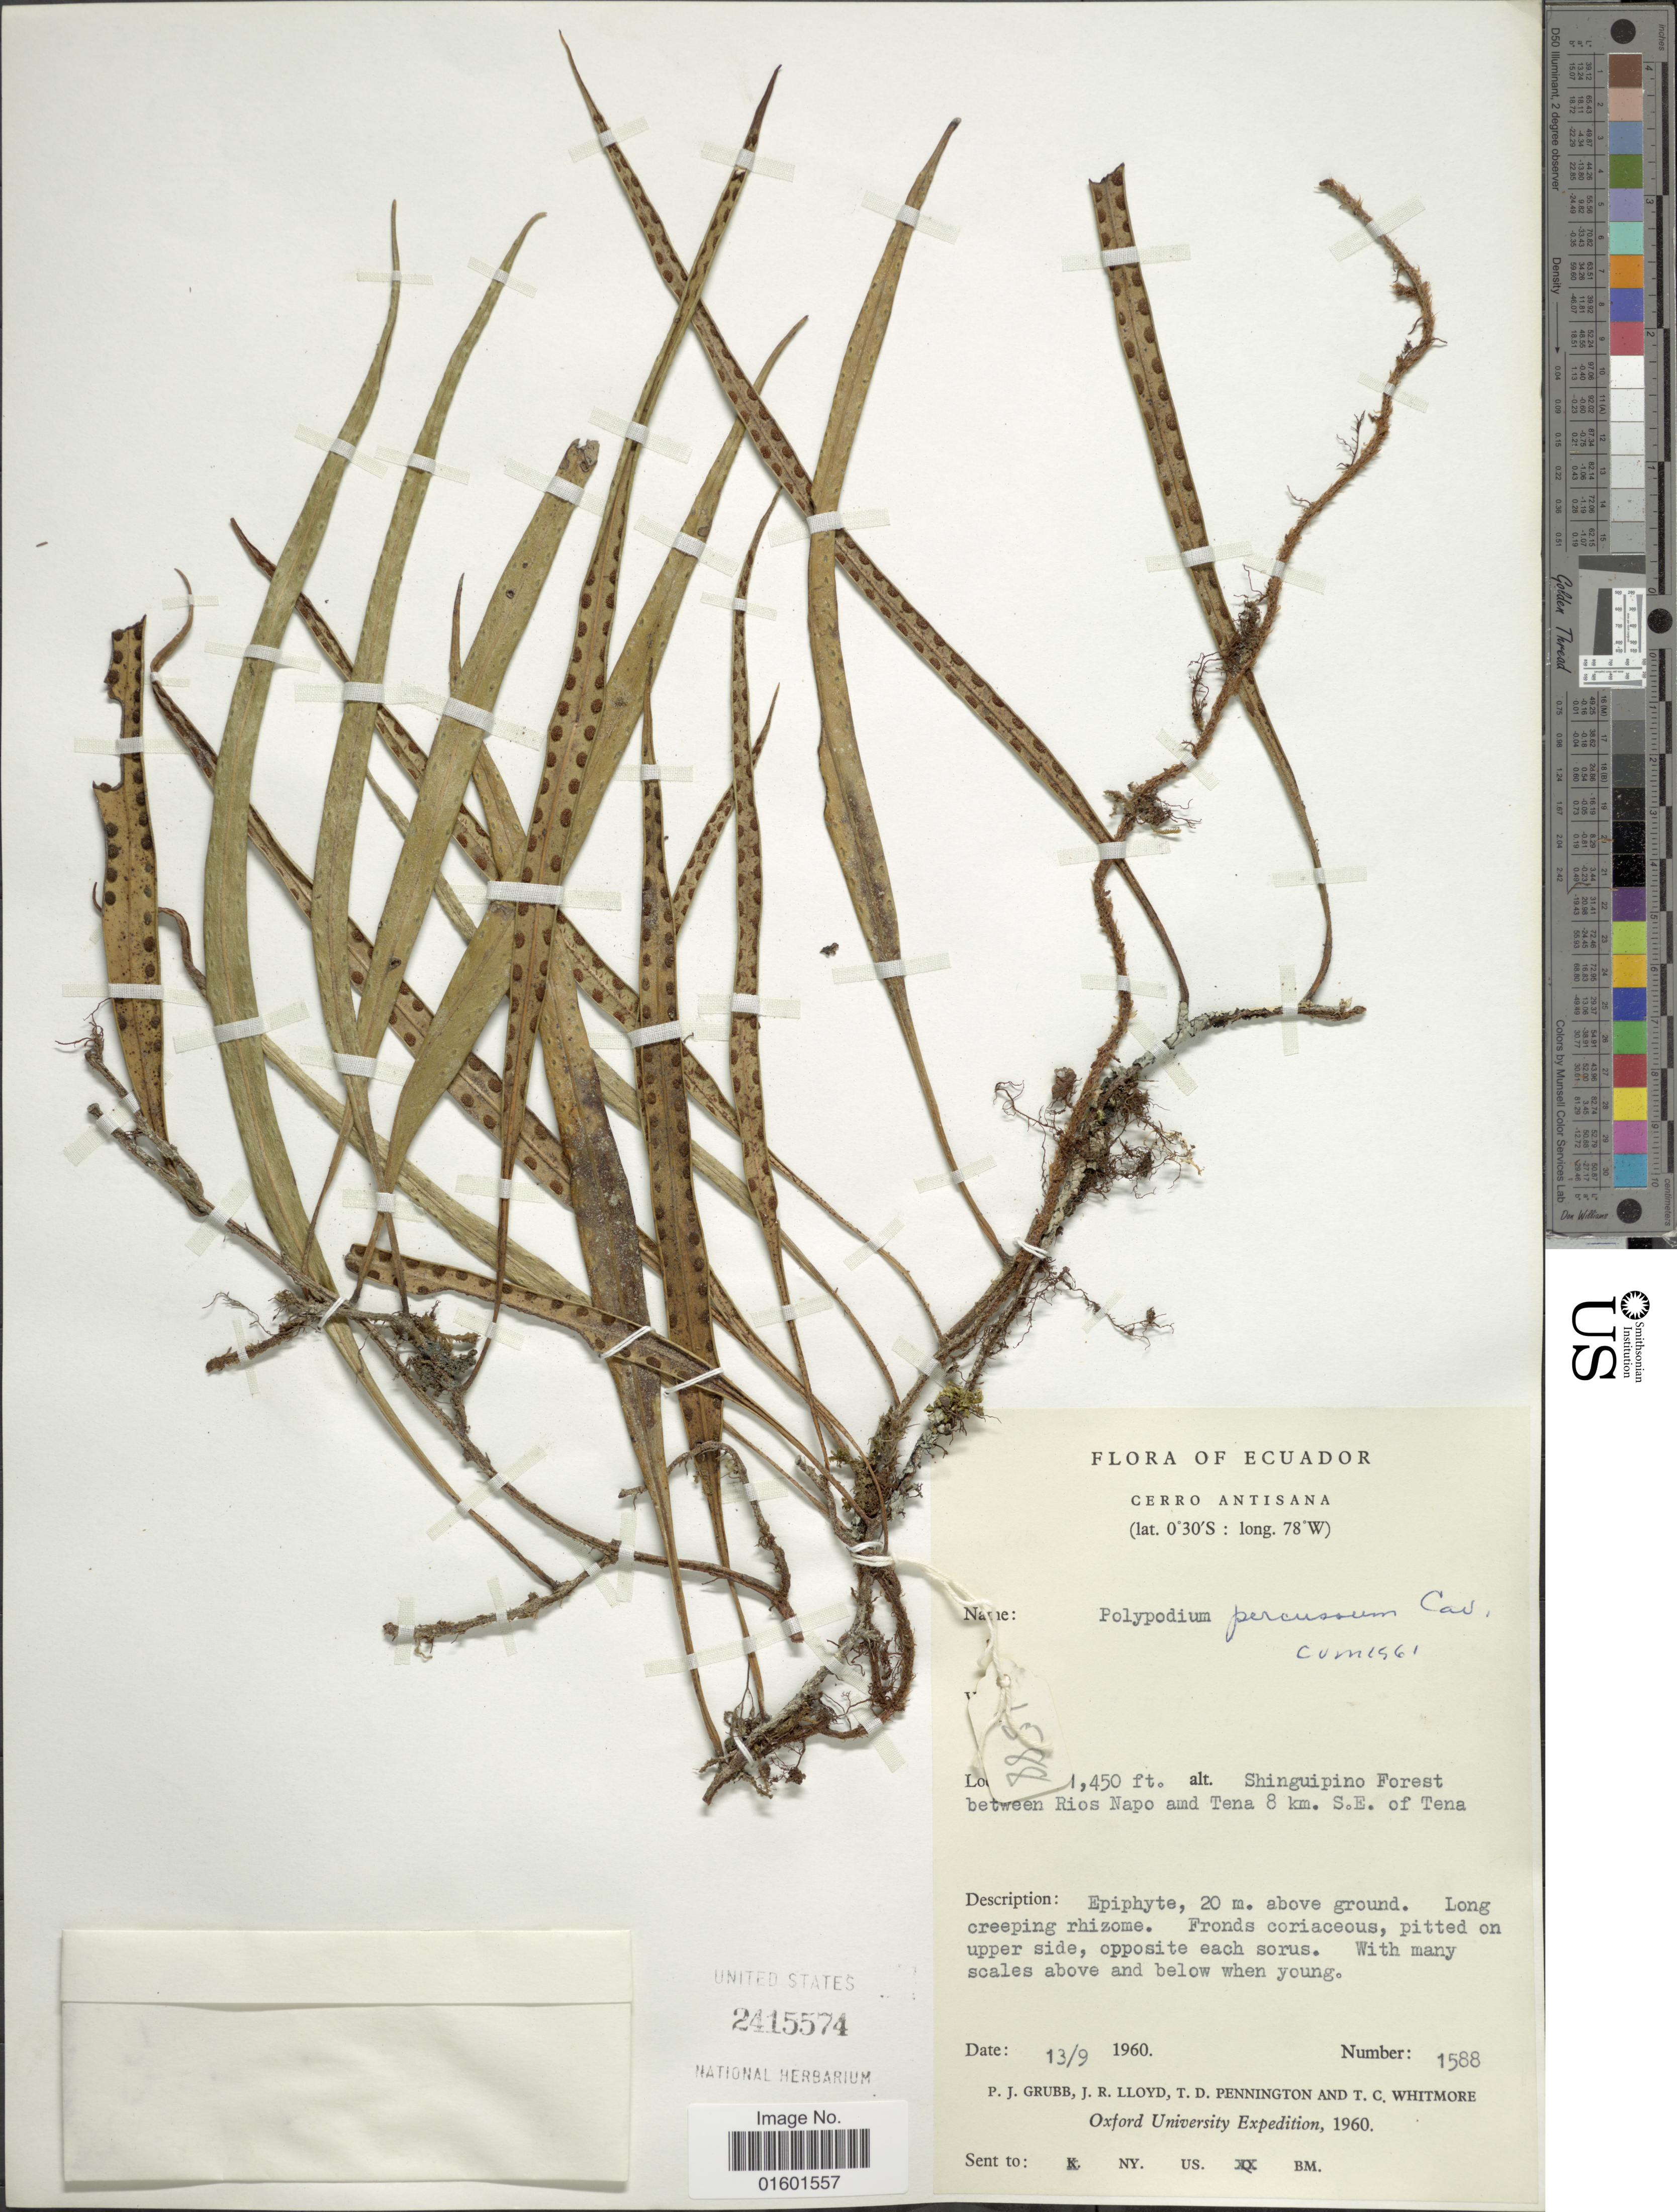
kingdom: Plantae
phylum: Tracheophyta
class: Polypodiopsida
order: Polypodiales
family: Polypodiaceae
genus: Microgramma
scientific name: Microgramma percussa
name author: (Cav.) de la Sota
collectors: P. J. Grubb, J. R. Lloyd, T. D. Pennington & T. C. Whitmore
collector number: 1588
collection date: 1960-09-13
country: Ecuador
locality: Cerro Antisana, Shinguipino Forest between Rios Napo and Tena 8 km. S.E. of Tena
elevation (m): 442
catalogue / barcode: US 2415574